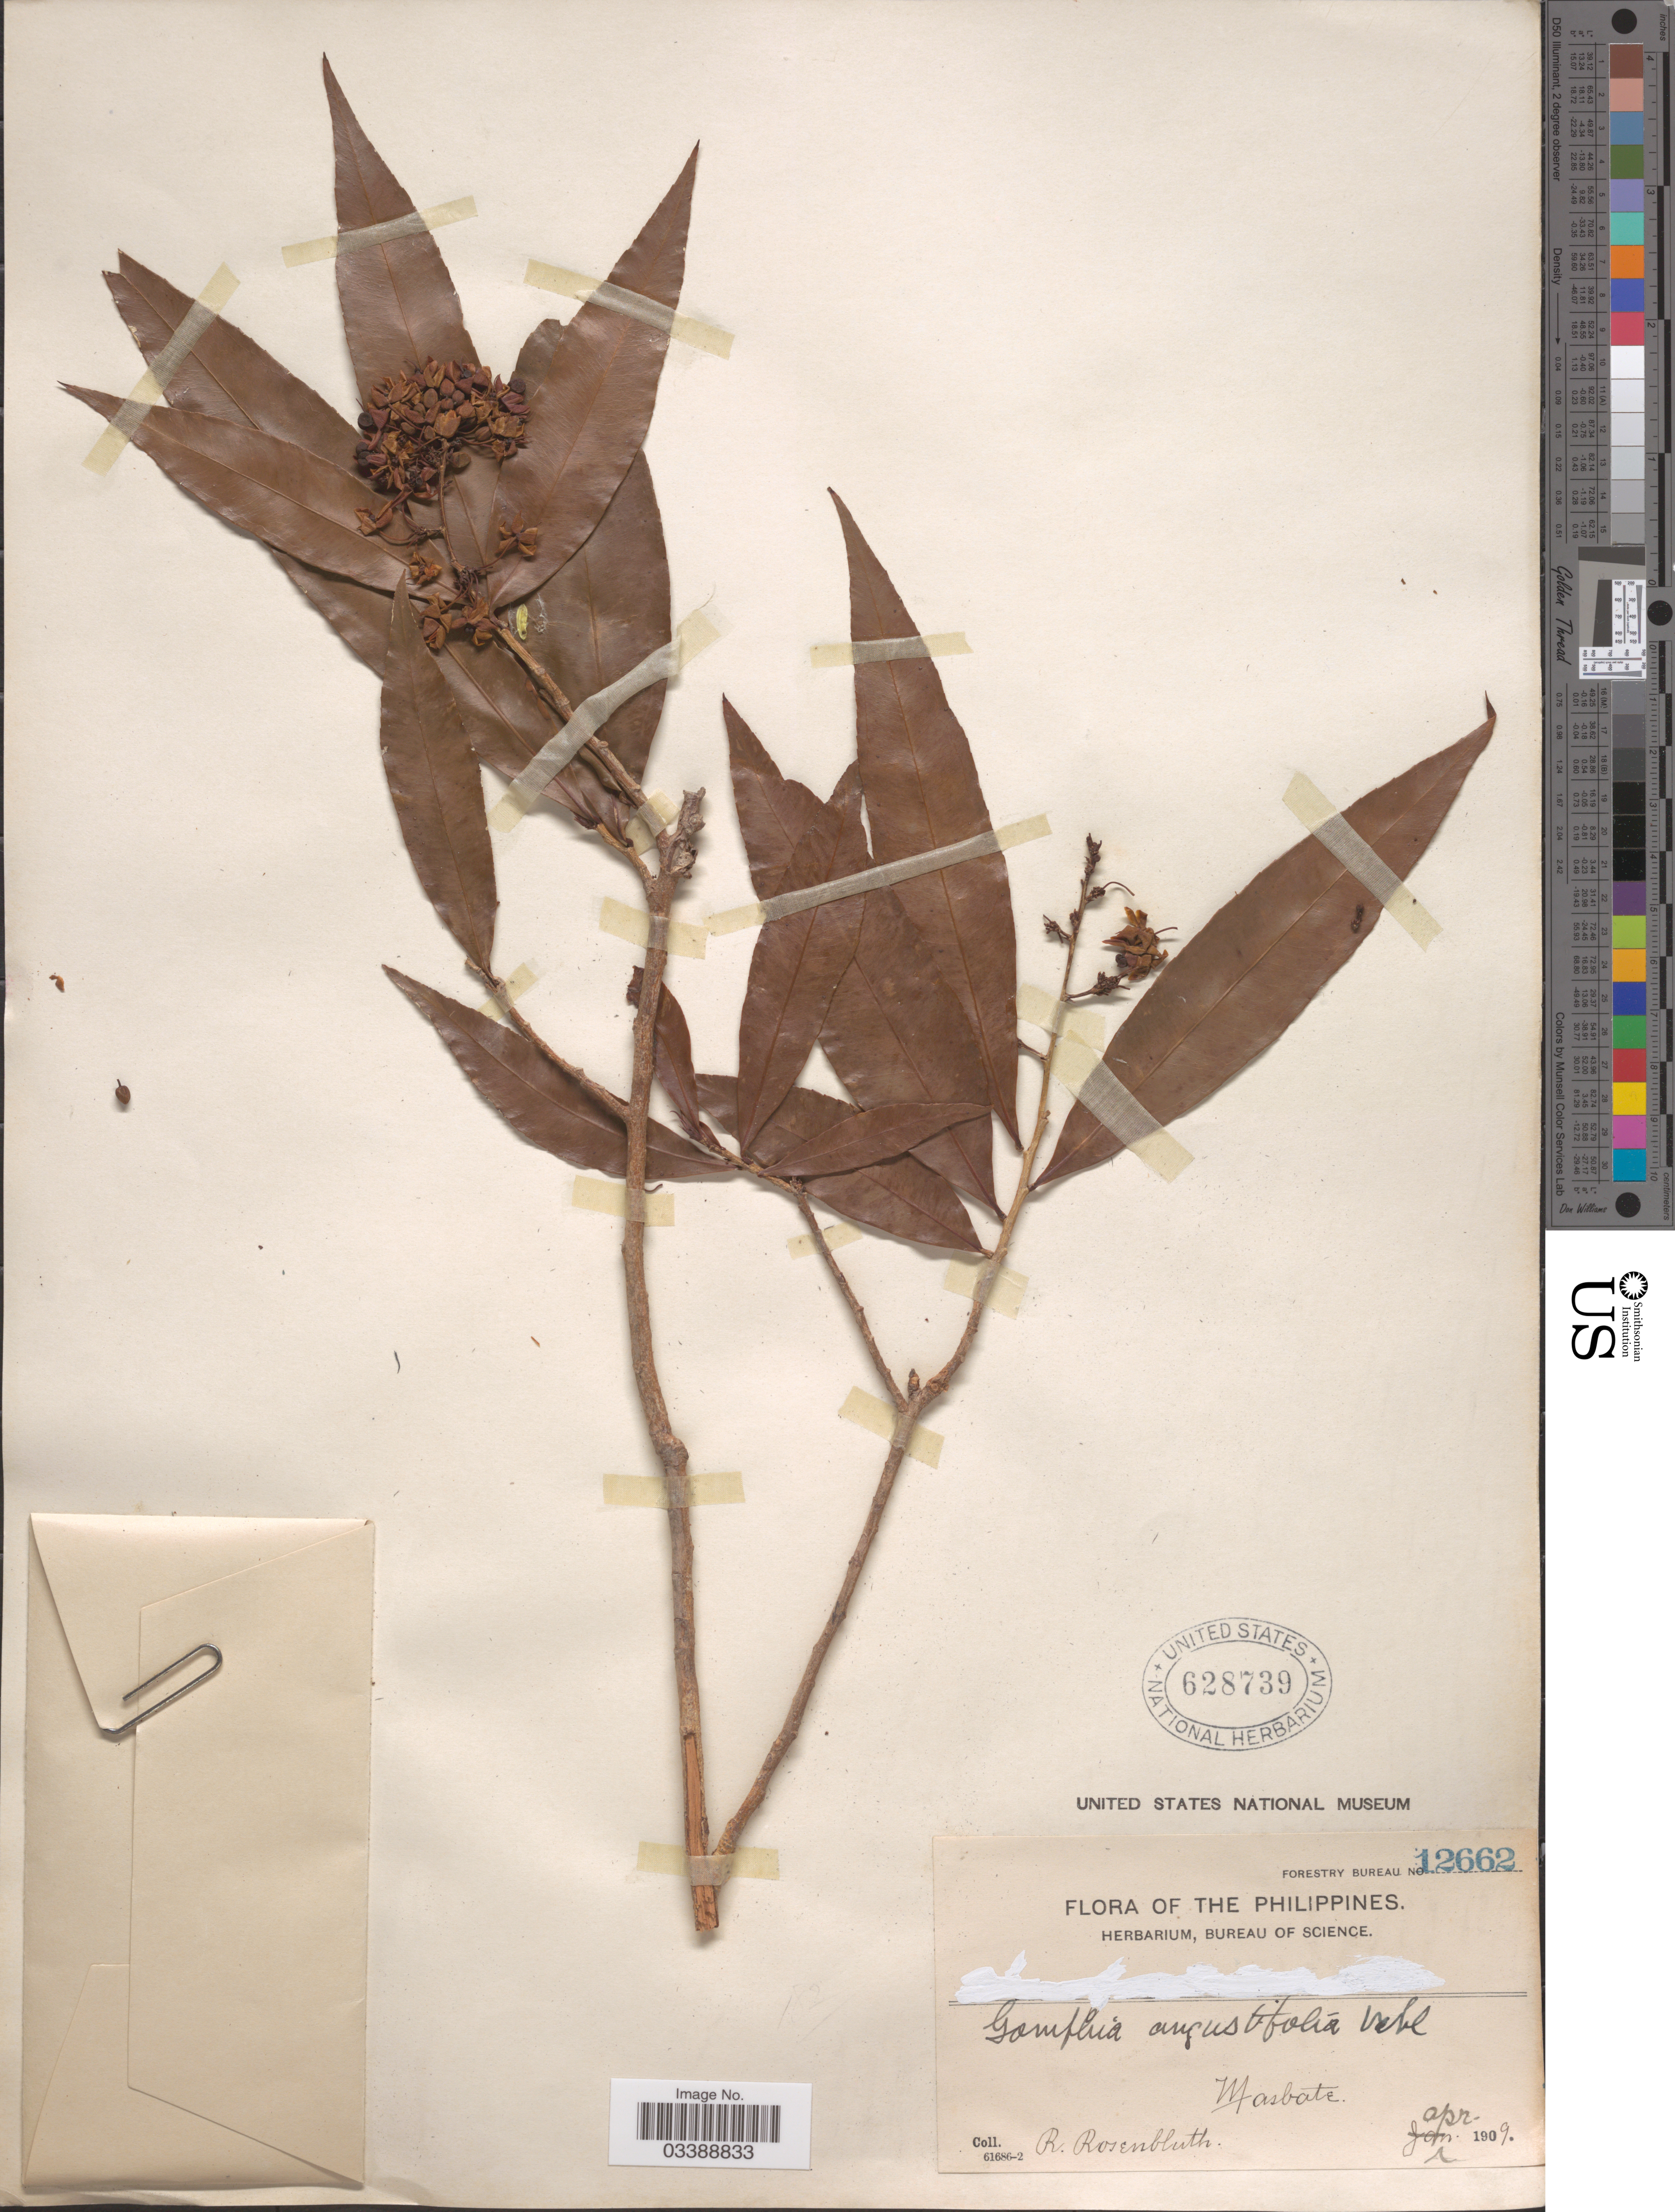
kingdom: Plantae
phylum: Tracheophyta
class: Magnoliopsida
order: Malpighiales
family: Ochnaceae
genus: Campylospermum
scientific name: Campylospermum serratum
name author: (Gaertn.) Bittrich & M.C.E. Amaral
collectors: R. Rosenbluth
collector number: Forestry Bureau 12662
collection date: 1909-04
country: Philippines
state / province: Bicol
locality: Masbate.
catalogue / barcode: US 628739